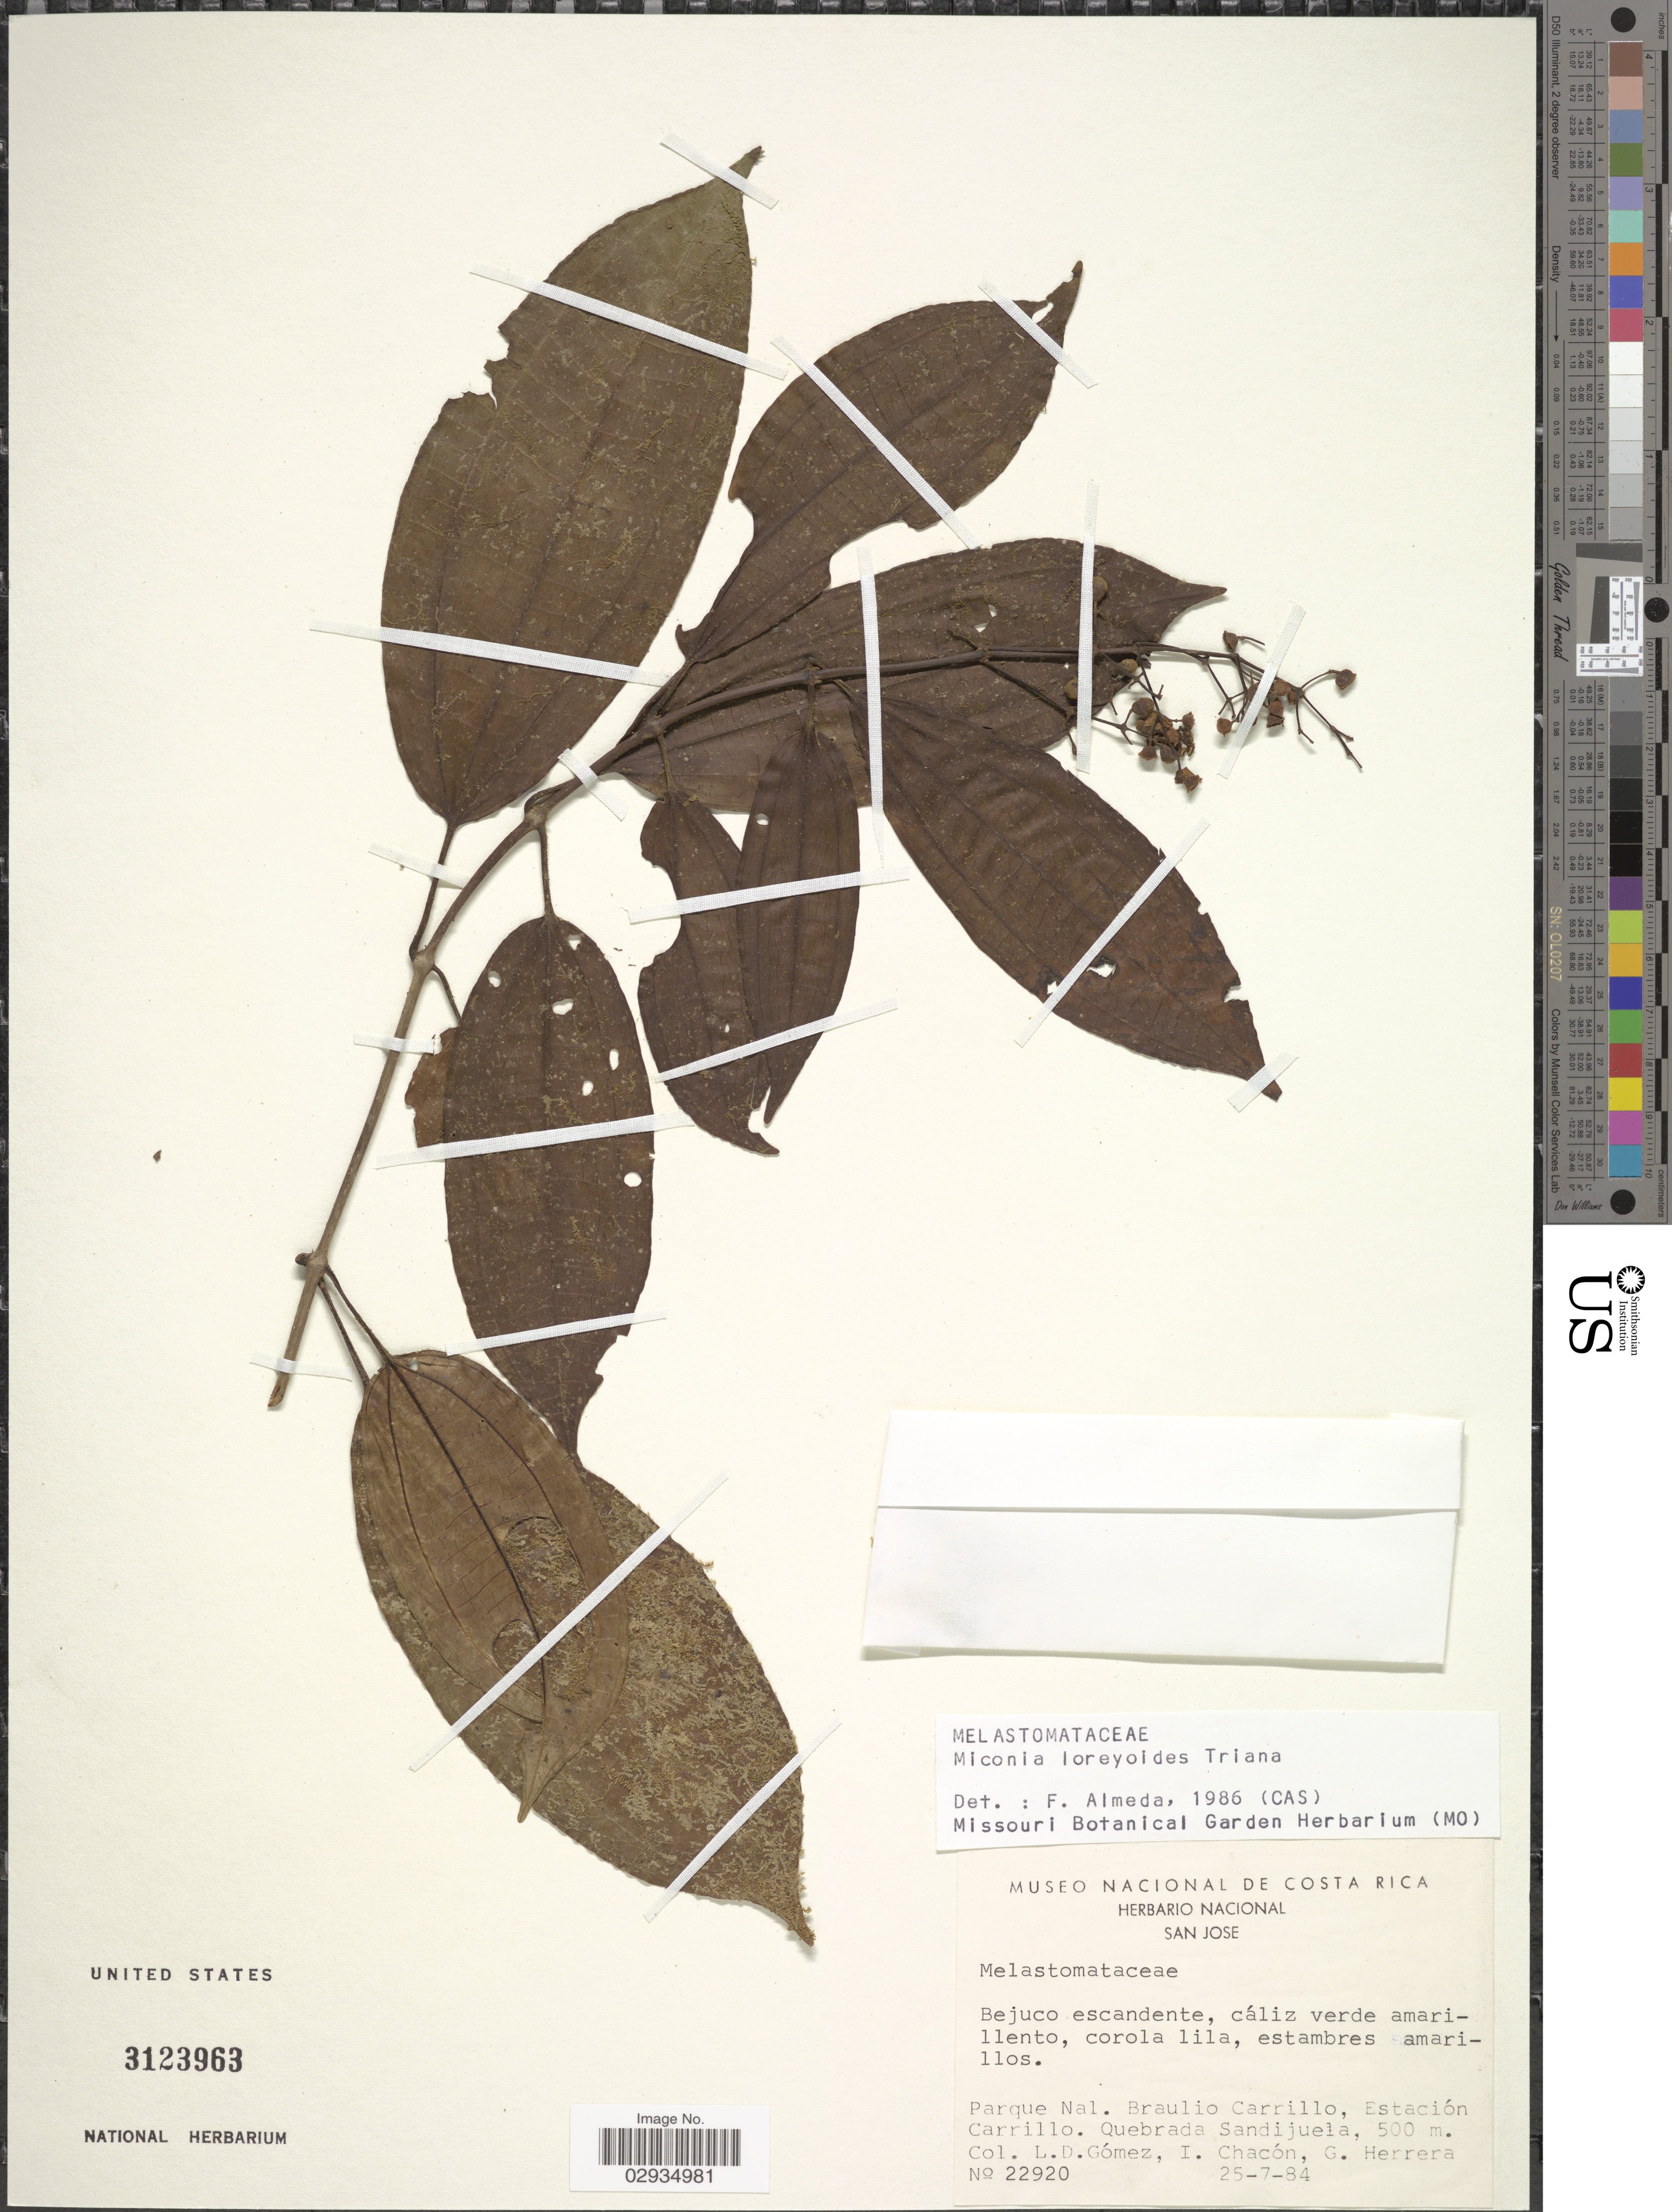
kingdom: Plantae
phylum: Tracheophyta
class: Magnoliopsida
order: Myrtales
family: Melastomataceae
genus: Miconia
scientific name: Miconia loreyoides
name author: Triana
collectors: I. Chacón & G. Herrera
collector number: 22920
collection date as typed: Transcribed d/m/y: 25/7/84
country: Costa Rica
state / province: San José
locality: Parque Nal. Braulio Carrillo, Estación Carrillo. Quebrada Sanjijuela.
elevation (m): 500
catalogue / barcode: US 3123963